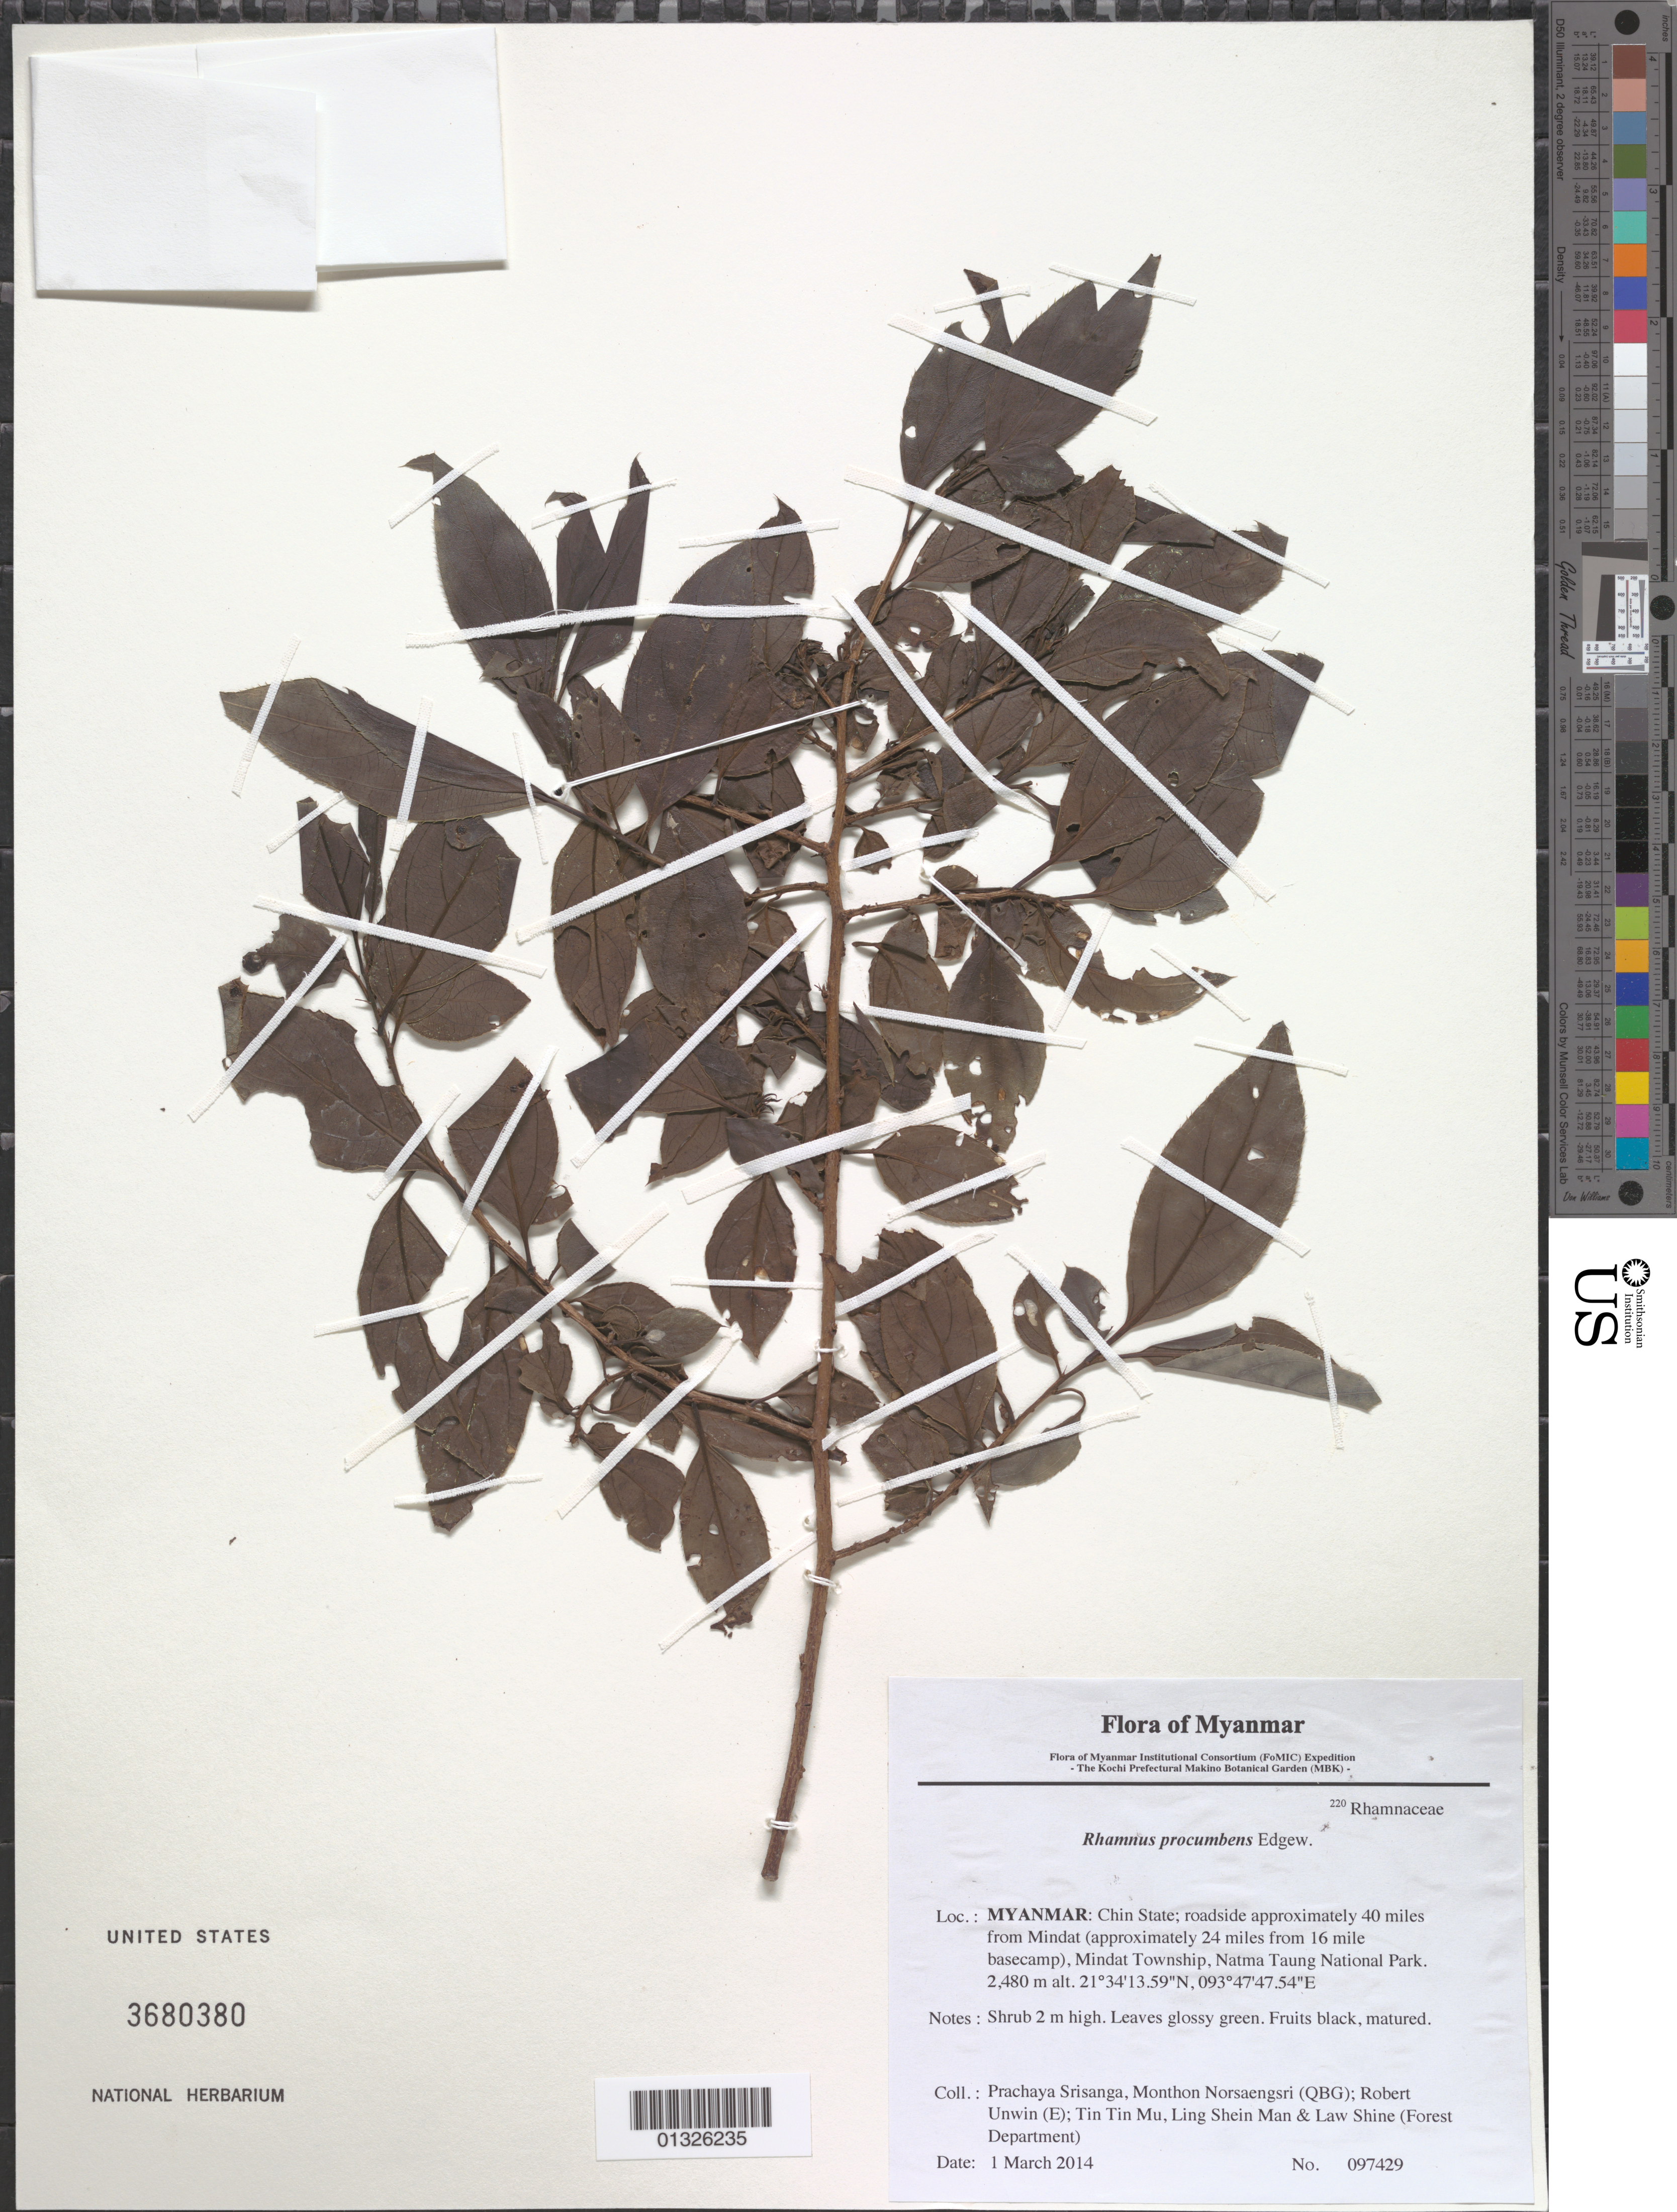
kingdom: Plantae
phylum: Tracheophyta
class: Magnoliopsida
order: Rosales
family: Rhamnaceae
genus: Rhamnus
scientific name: Rhamnus procumbens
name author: Edgew.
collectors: P. Srisanga, M. Norsaengsri, R. Unwin, Tin Tin Mu, Ling Shein Man & L. Shine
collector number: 97429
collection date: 2014-03-01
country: Myanmar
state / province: Chin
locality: Roadside approximately 40 miles from Mindat (approximately 24 miles from 16 mile basecamp), Mindat Township, Natma Taung National Park.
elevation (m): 2480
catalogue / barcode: US 3680380